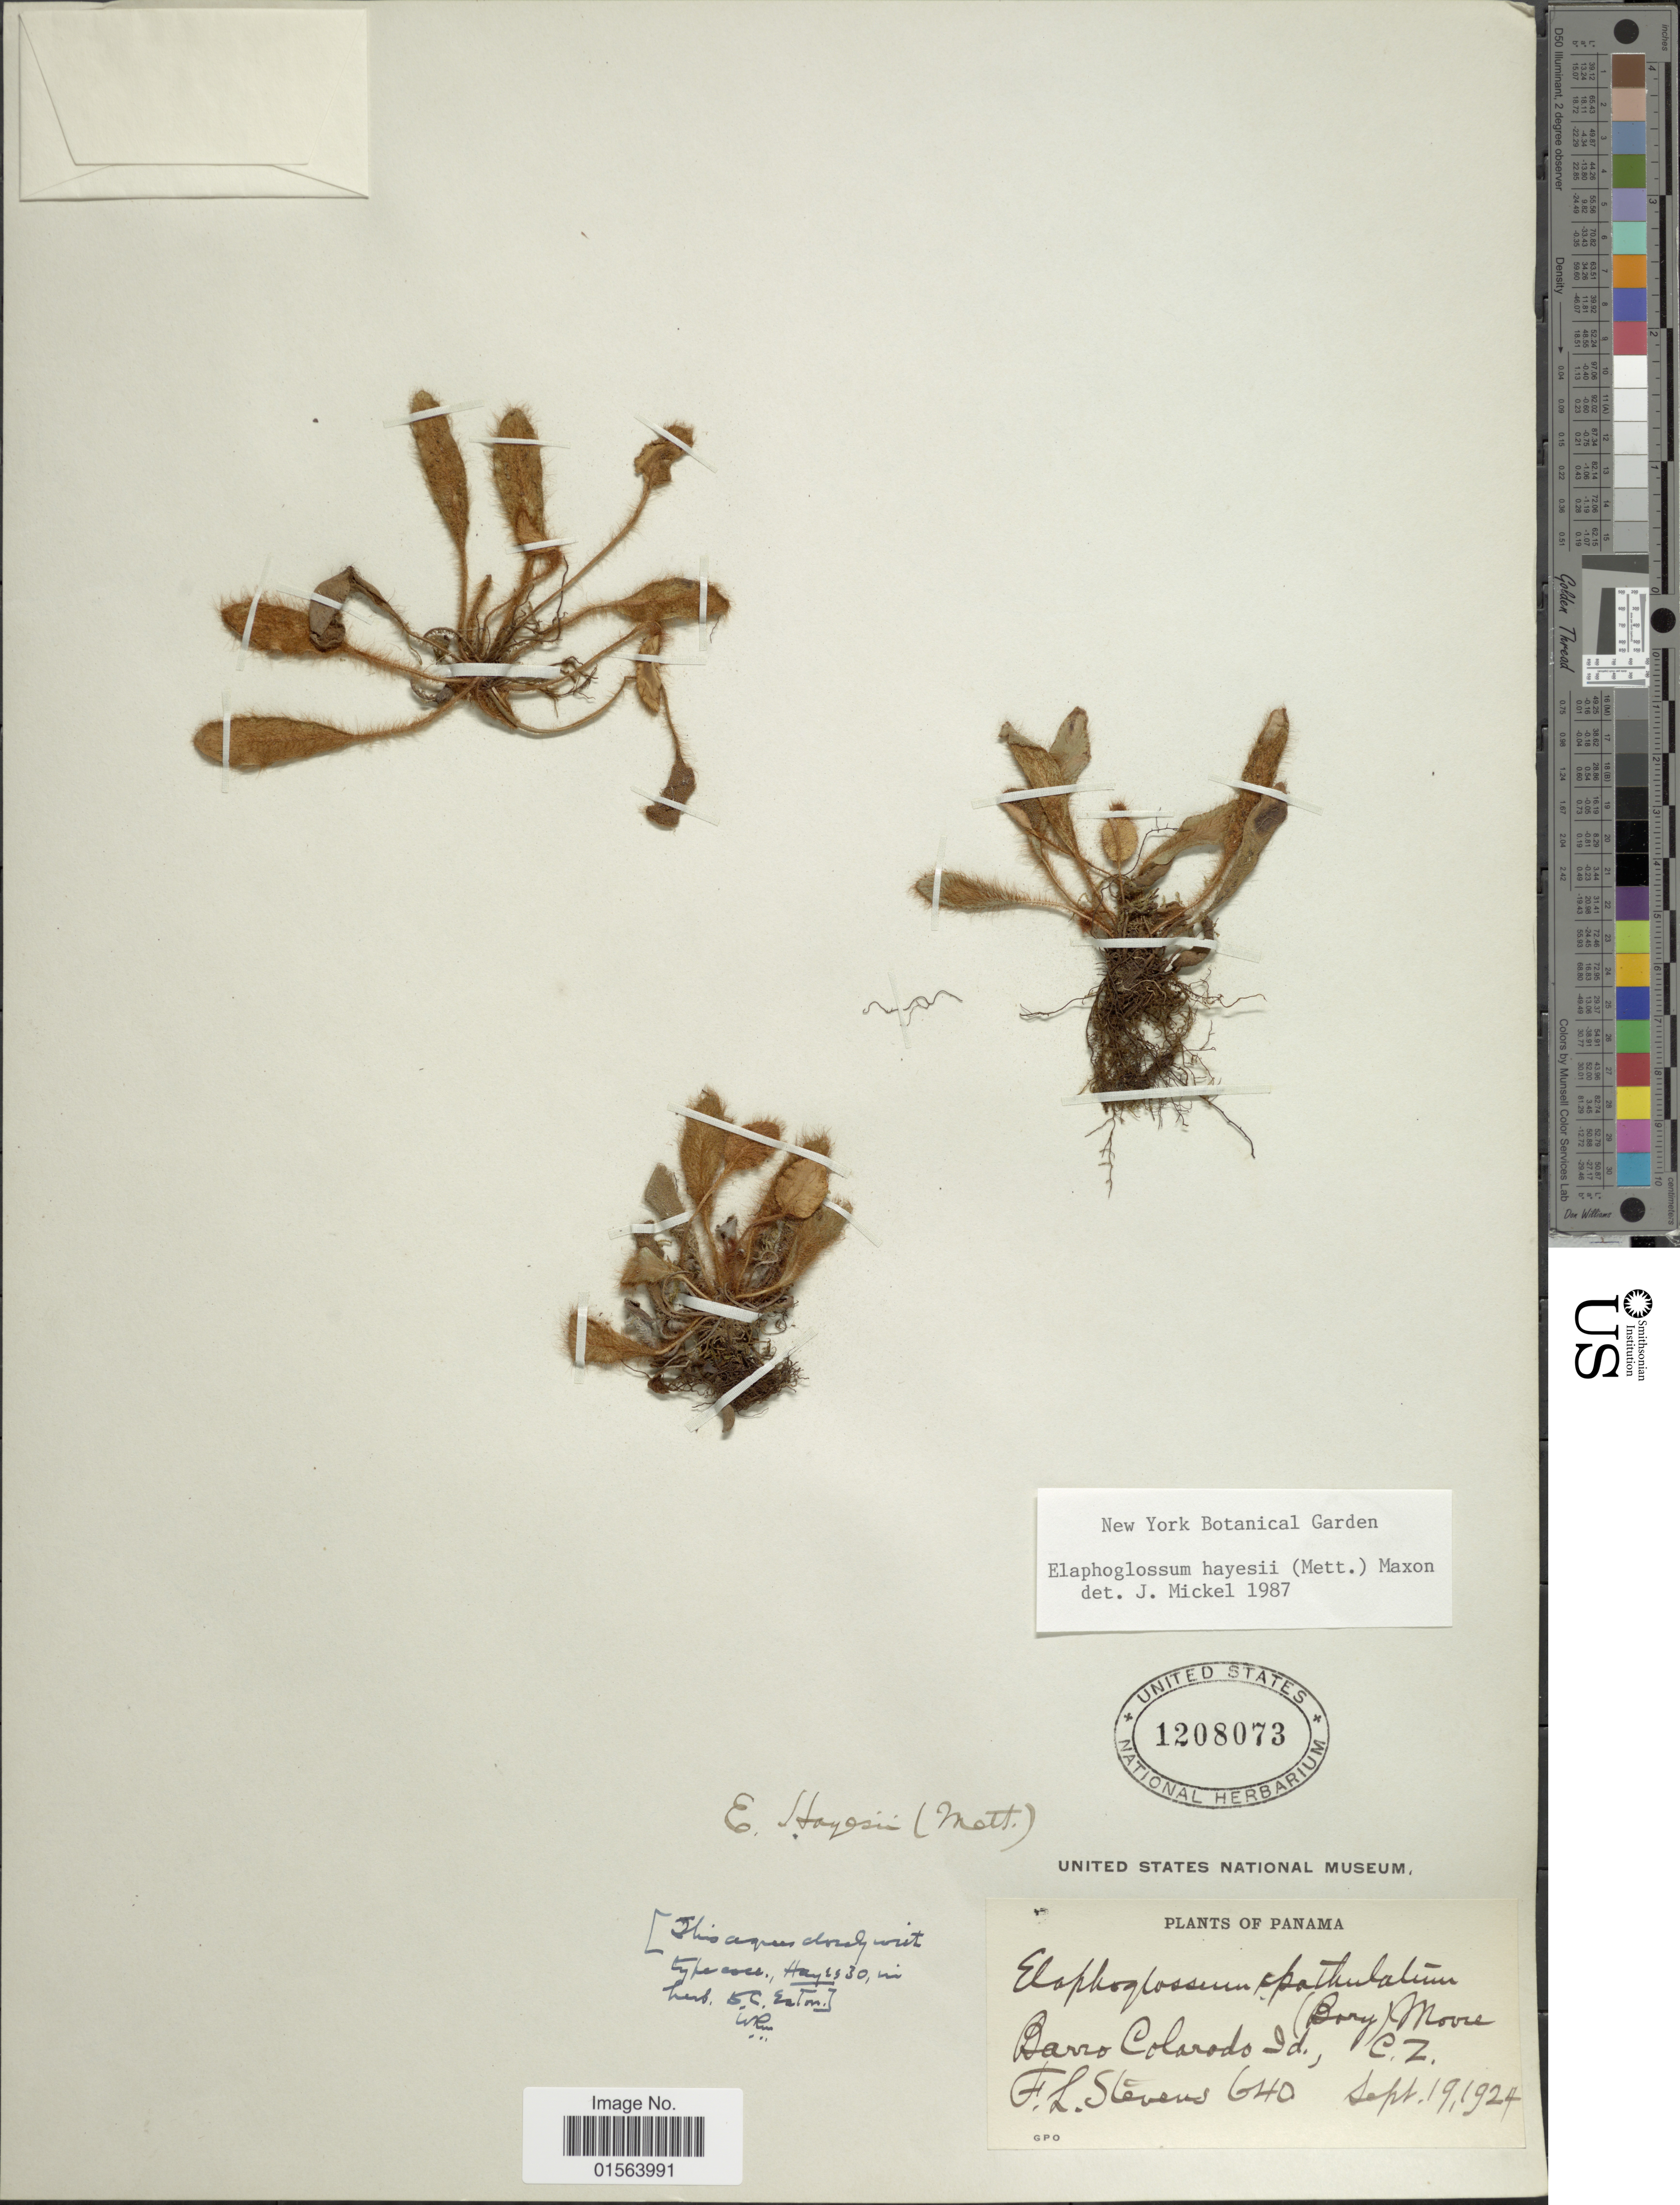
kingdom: Plantae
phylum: Tracheophyta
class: Polypodiopsida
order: Polypodiales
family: Dryopteridaceae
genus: Elaphoglossum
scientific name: Elaphoglossum hayesii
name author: (Mett. ex Kuhn) Maxon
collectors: F. L. Stevens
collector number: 640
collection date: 1924-09-19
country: Panama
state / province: Panamá Oeste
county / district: Canal Zone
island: Barro Colorado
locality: Barro Colorado Id. , C. Z.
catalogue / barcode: US 1208073